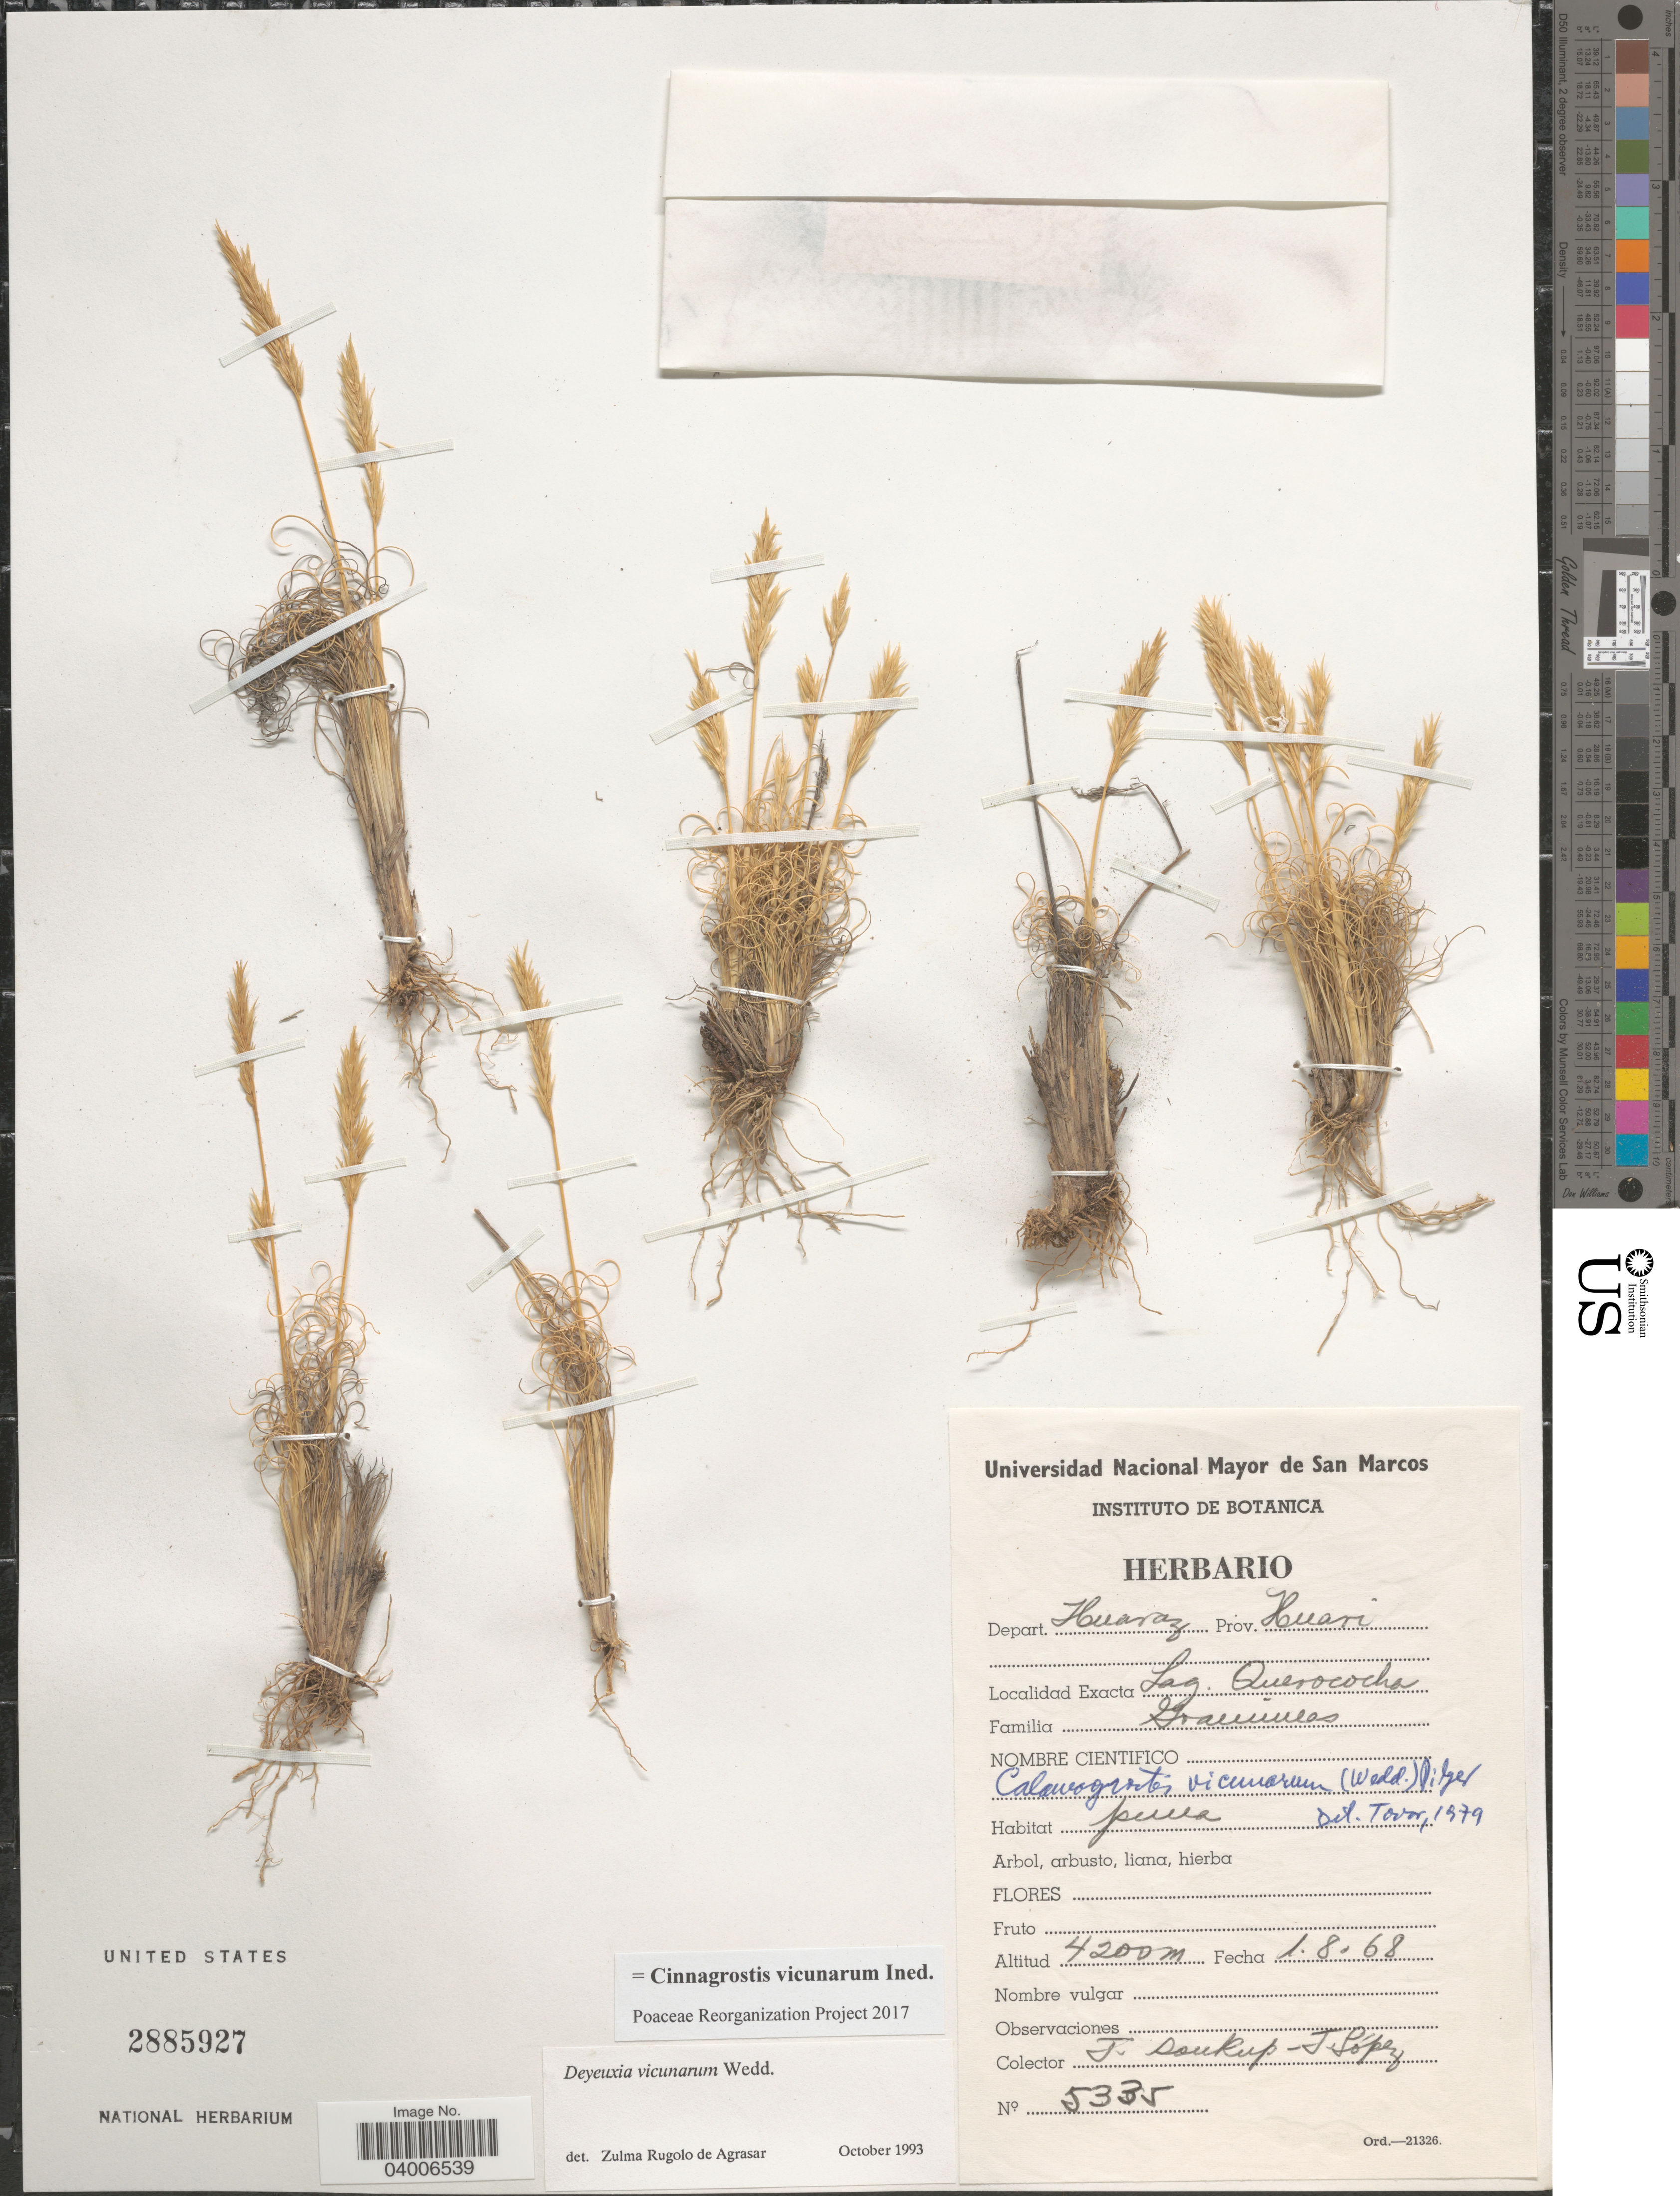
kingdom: Plantae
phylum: Tracheophyta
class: Liliopsida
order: Poales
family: Poaceae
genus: Cinnagrostis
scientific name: Cinnagrostis vicunarum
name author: (Wedd.) P.M. Peterson et al.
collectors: J. Soukup & J. Lopez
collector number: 5335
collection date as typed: Transcribed d/m/y: 1/8/68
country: Peru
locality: Depart. Huaraz Prov. Huari. Lag. Querococha.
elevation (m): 4200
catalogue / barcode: US 2885927